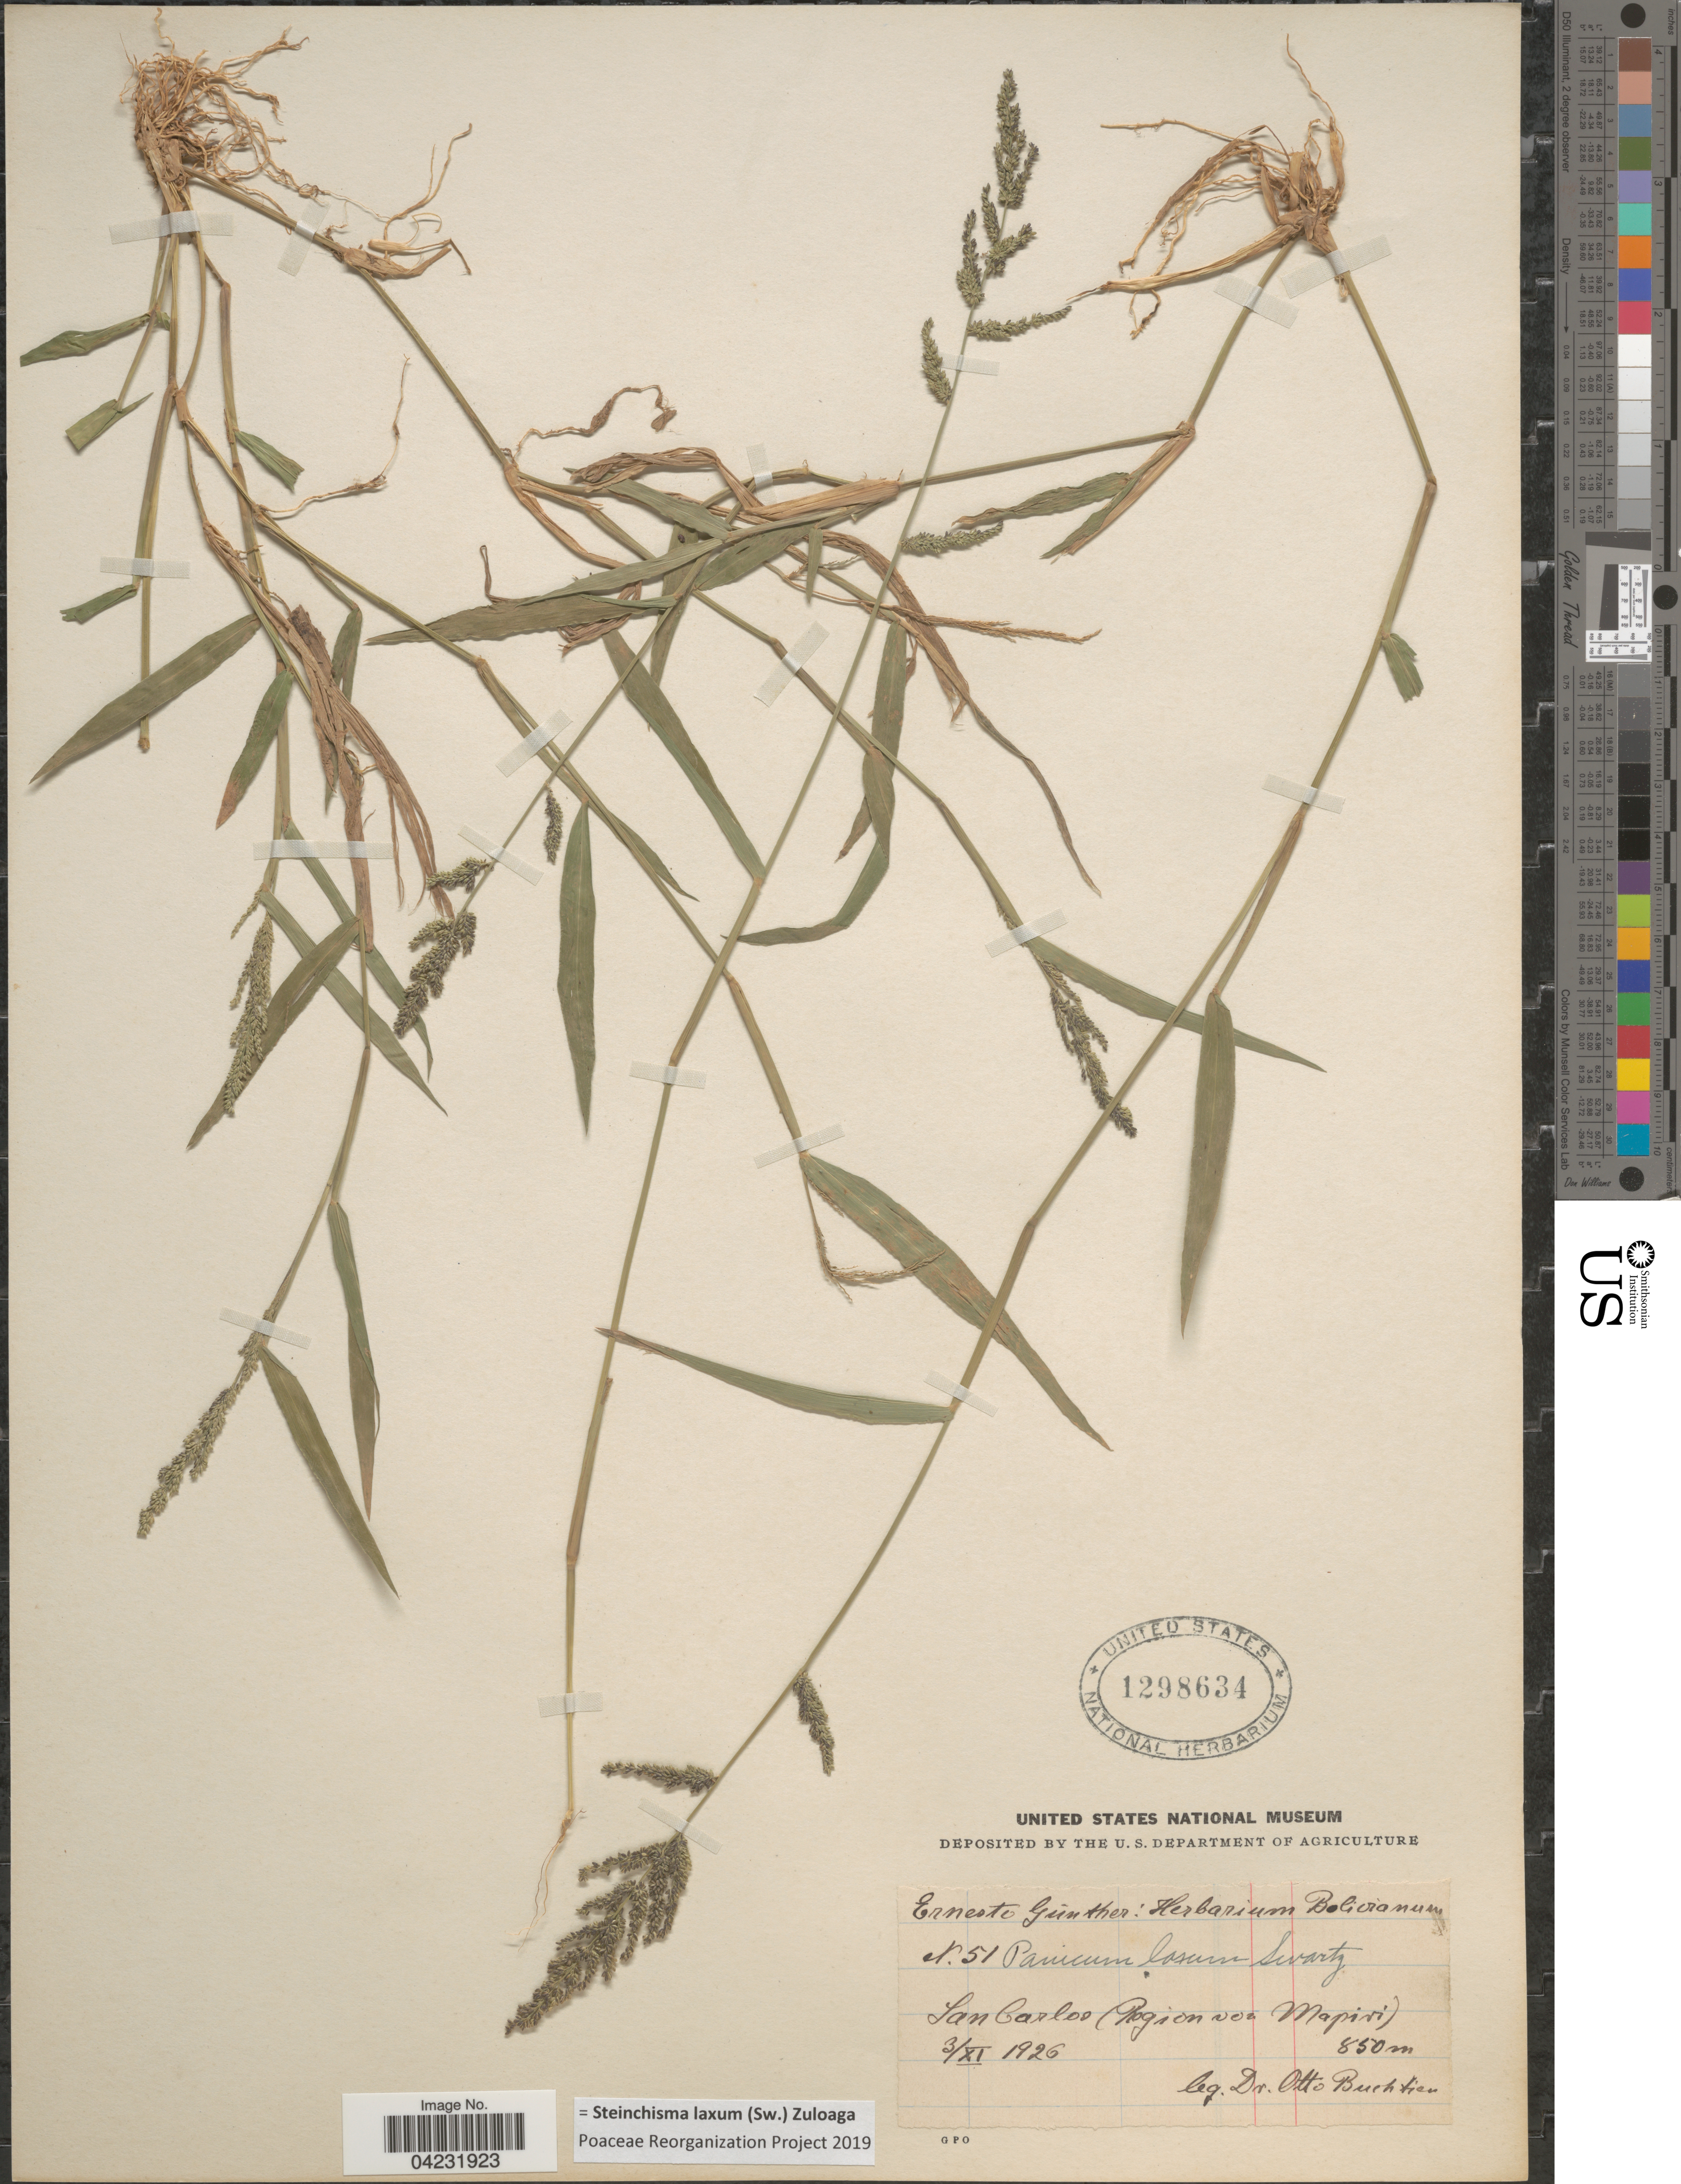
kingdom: Plantae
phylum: Tracheophyta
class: Liliopsida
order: Poales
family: Poaceae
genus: Steinchisma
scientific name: Steinchisma laxum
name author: (Sw.) Zuloaga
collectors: O. Buchtien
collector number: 51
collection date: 1926-11-03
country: Bolivia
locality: San Carlos (Region von Mapiri).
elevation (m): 850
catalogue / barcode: US 1298634